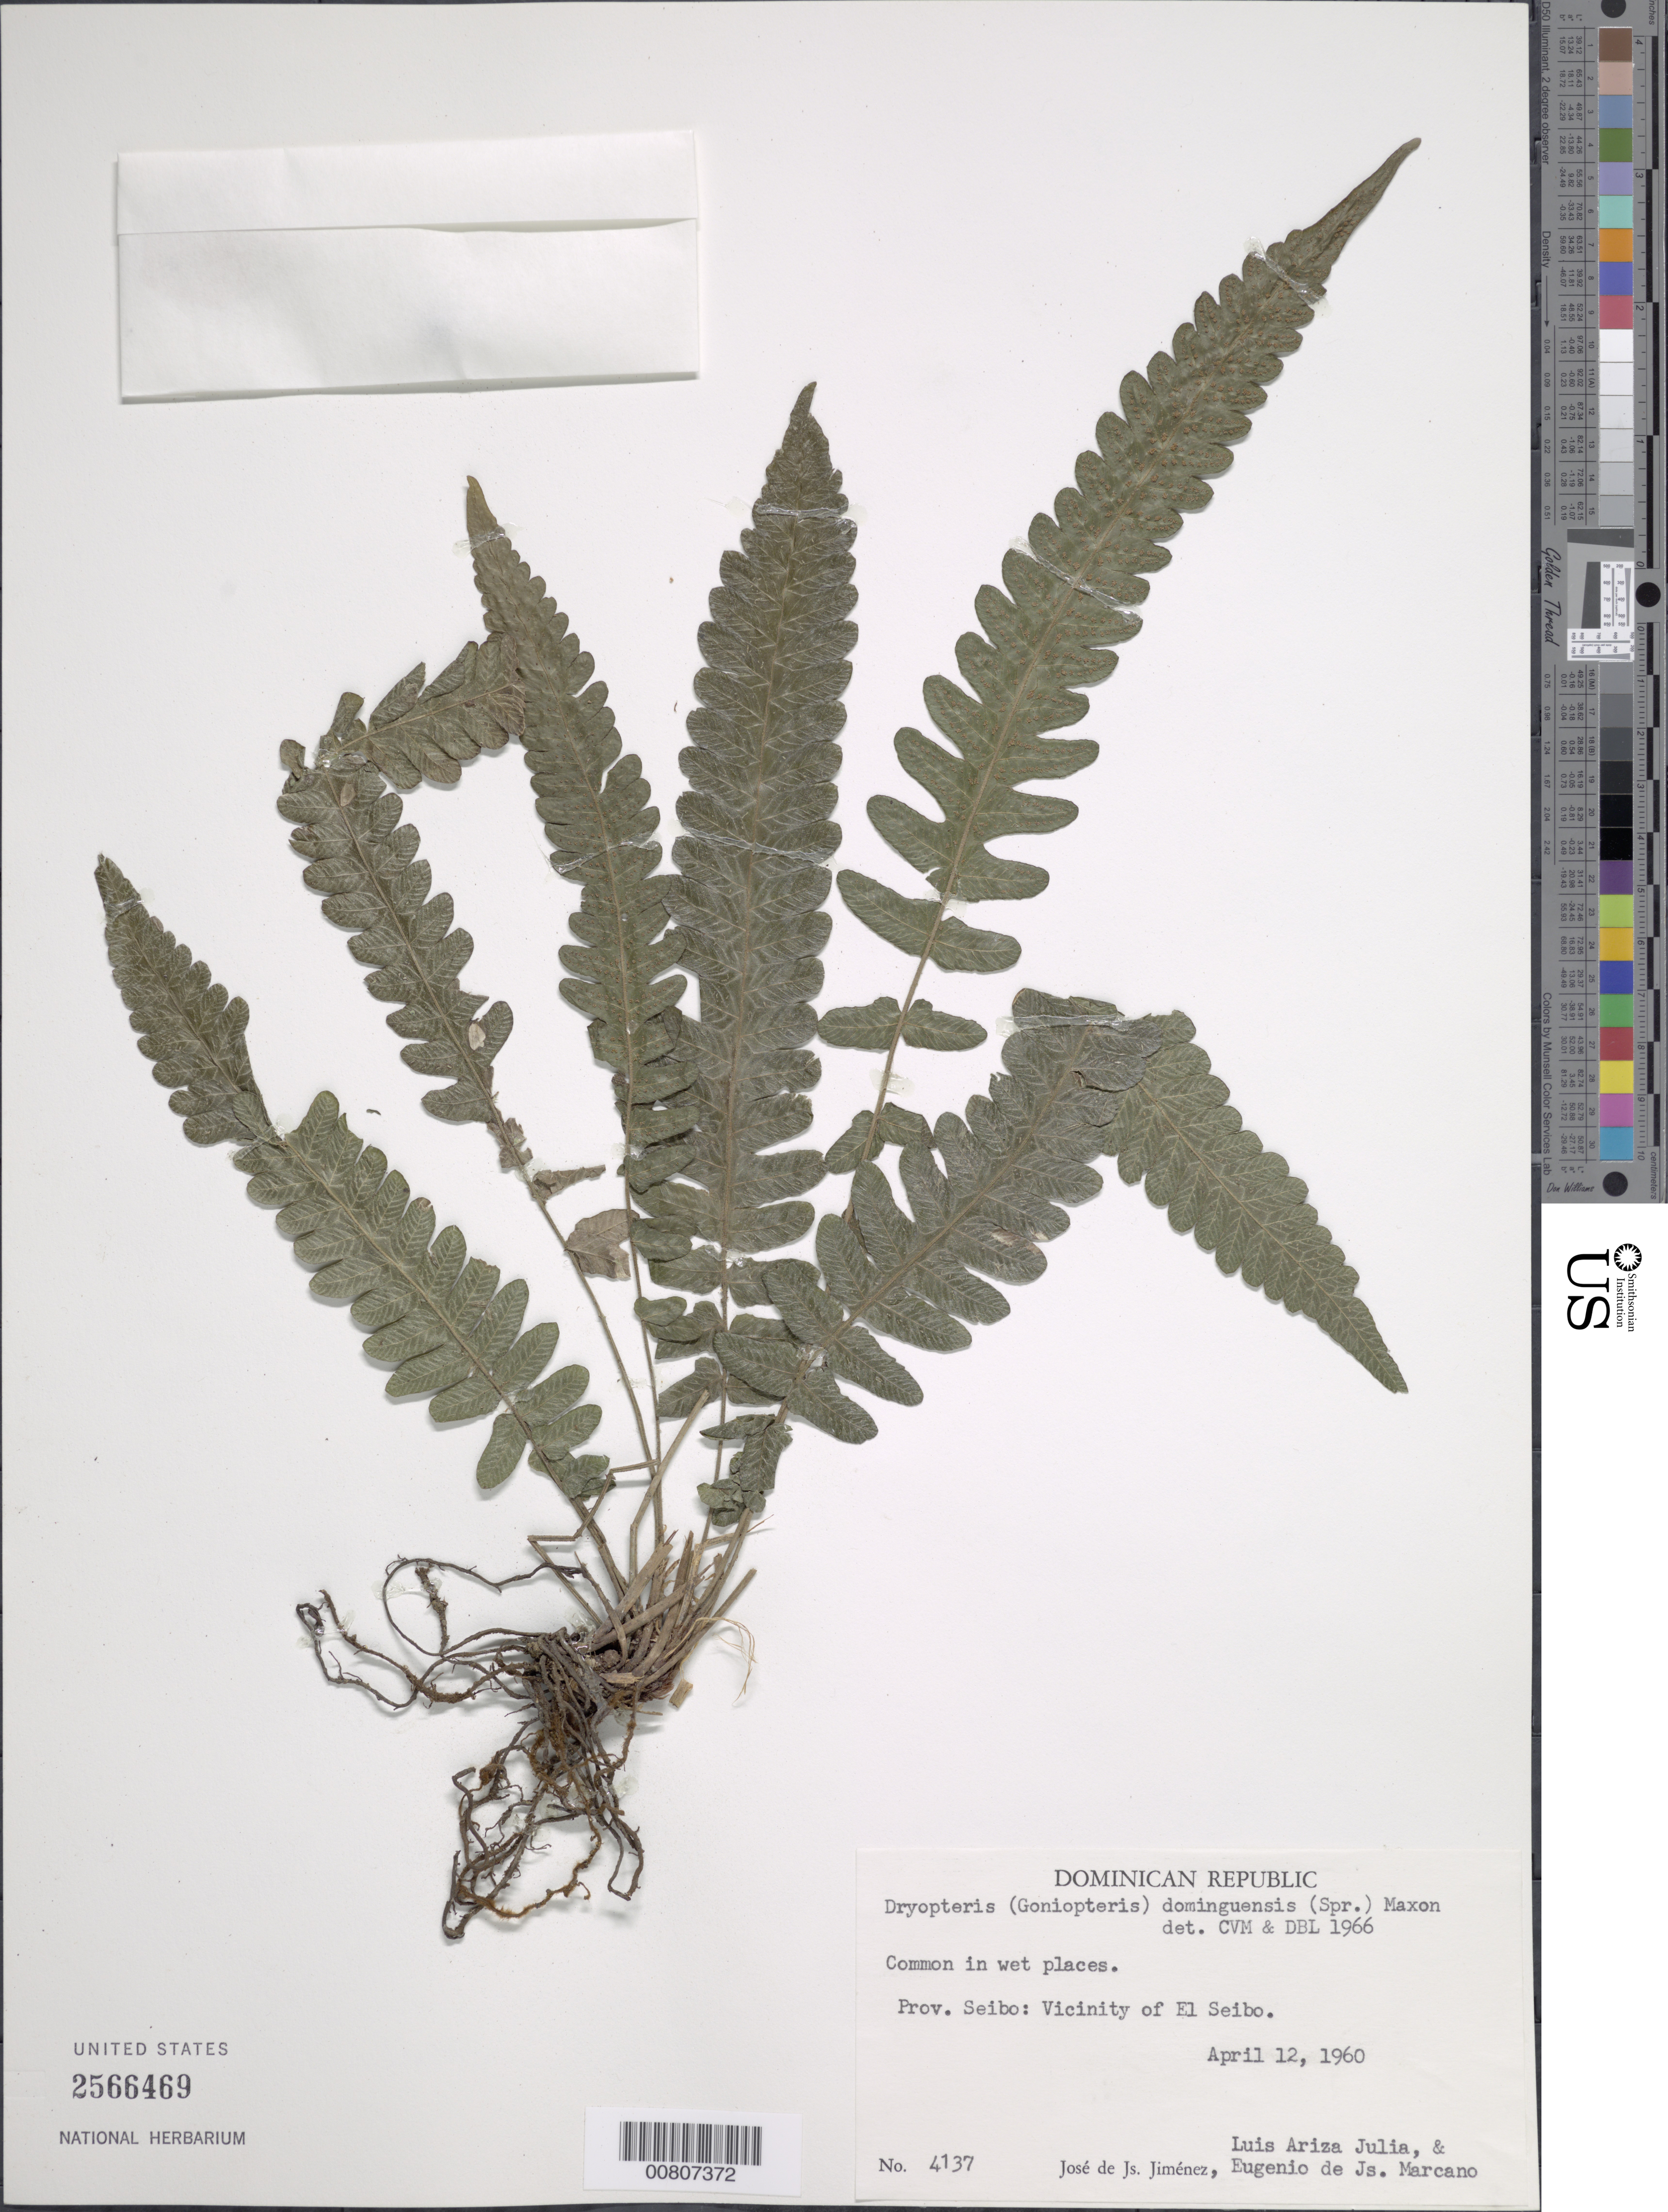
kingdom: Plantae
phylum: Tracheophyta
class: Polypodiopsida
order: Polypodiales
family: Thelypteridaceae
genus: Goniopteris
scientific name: Goniopteris guadelupensis (Wikstr.) comb. nov., ined 2015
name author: (Wikstr.)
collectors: J. J. Jiménez, L. Ariza-Julia & E. J. Marcano F.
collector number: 4137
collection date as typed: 12 Apr 1960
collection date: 1960-04-12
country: Dominican Republic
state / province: El Seibo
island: Hispaniola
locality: El Siebo vicinity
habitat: Wet places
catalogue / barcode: US 2566469